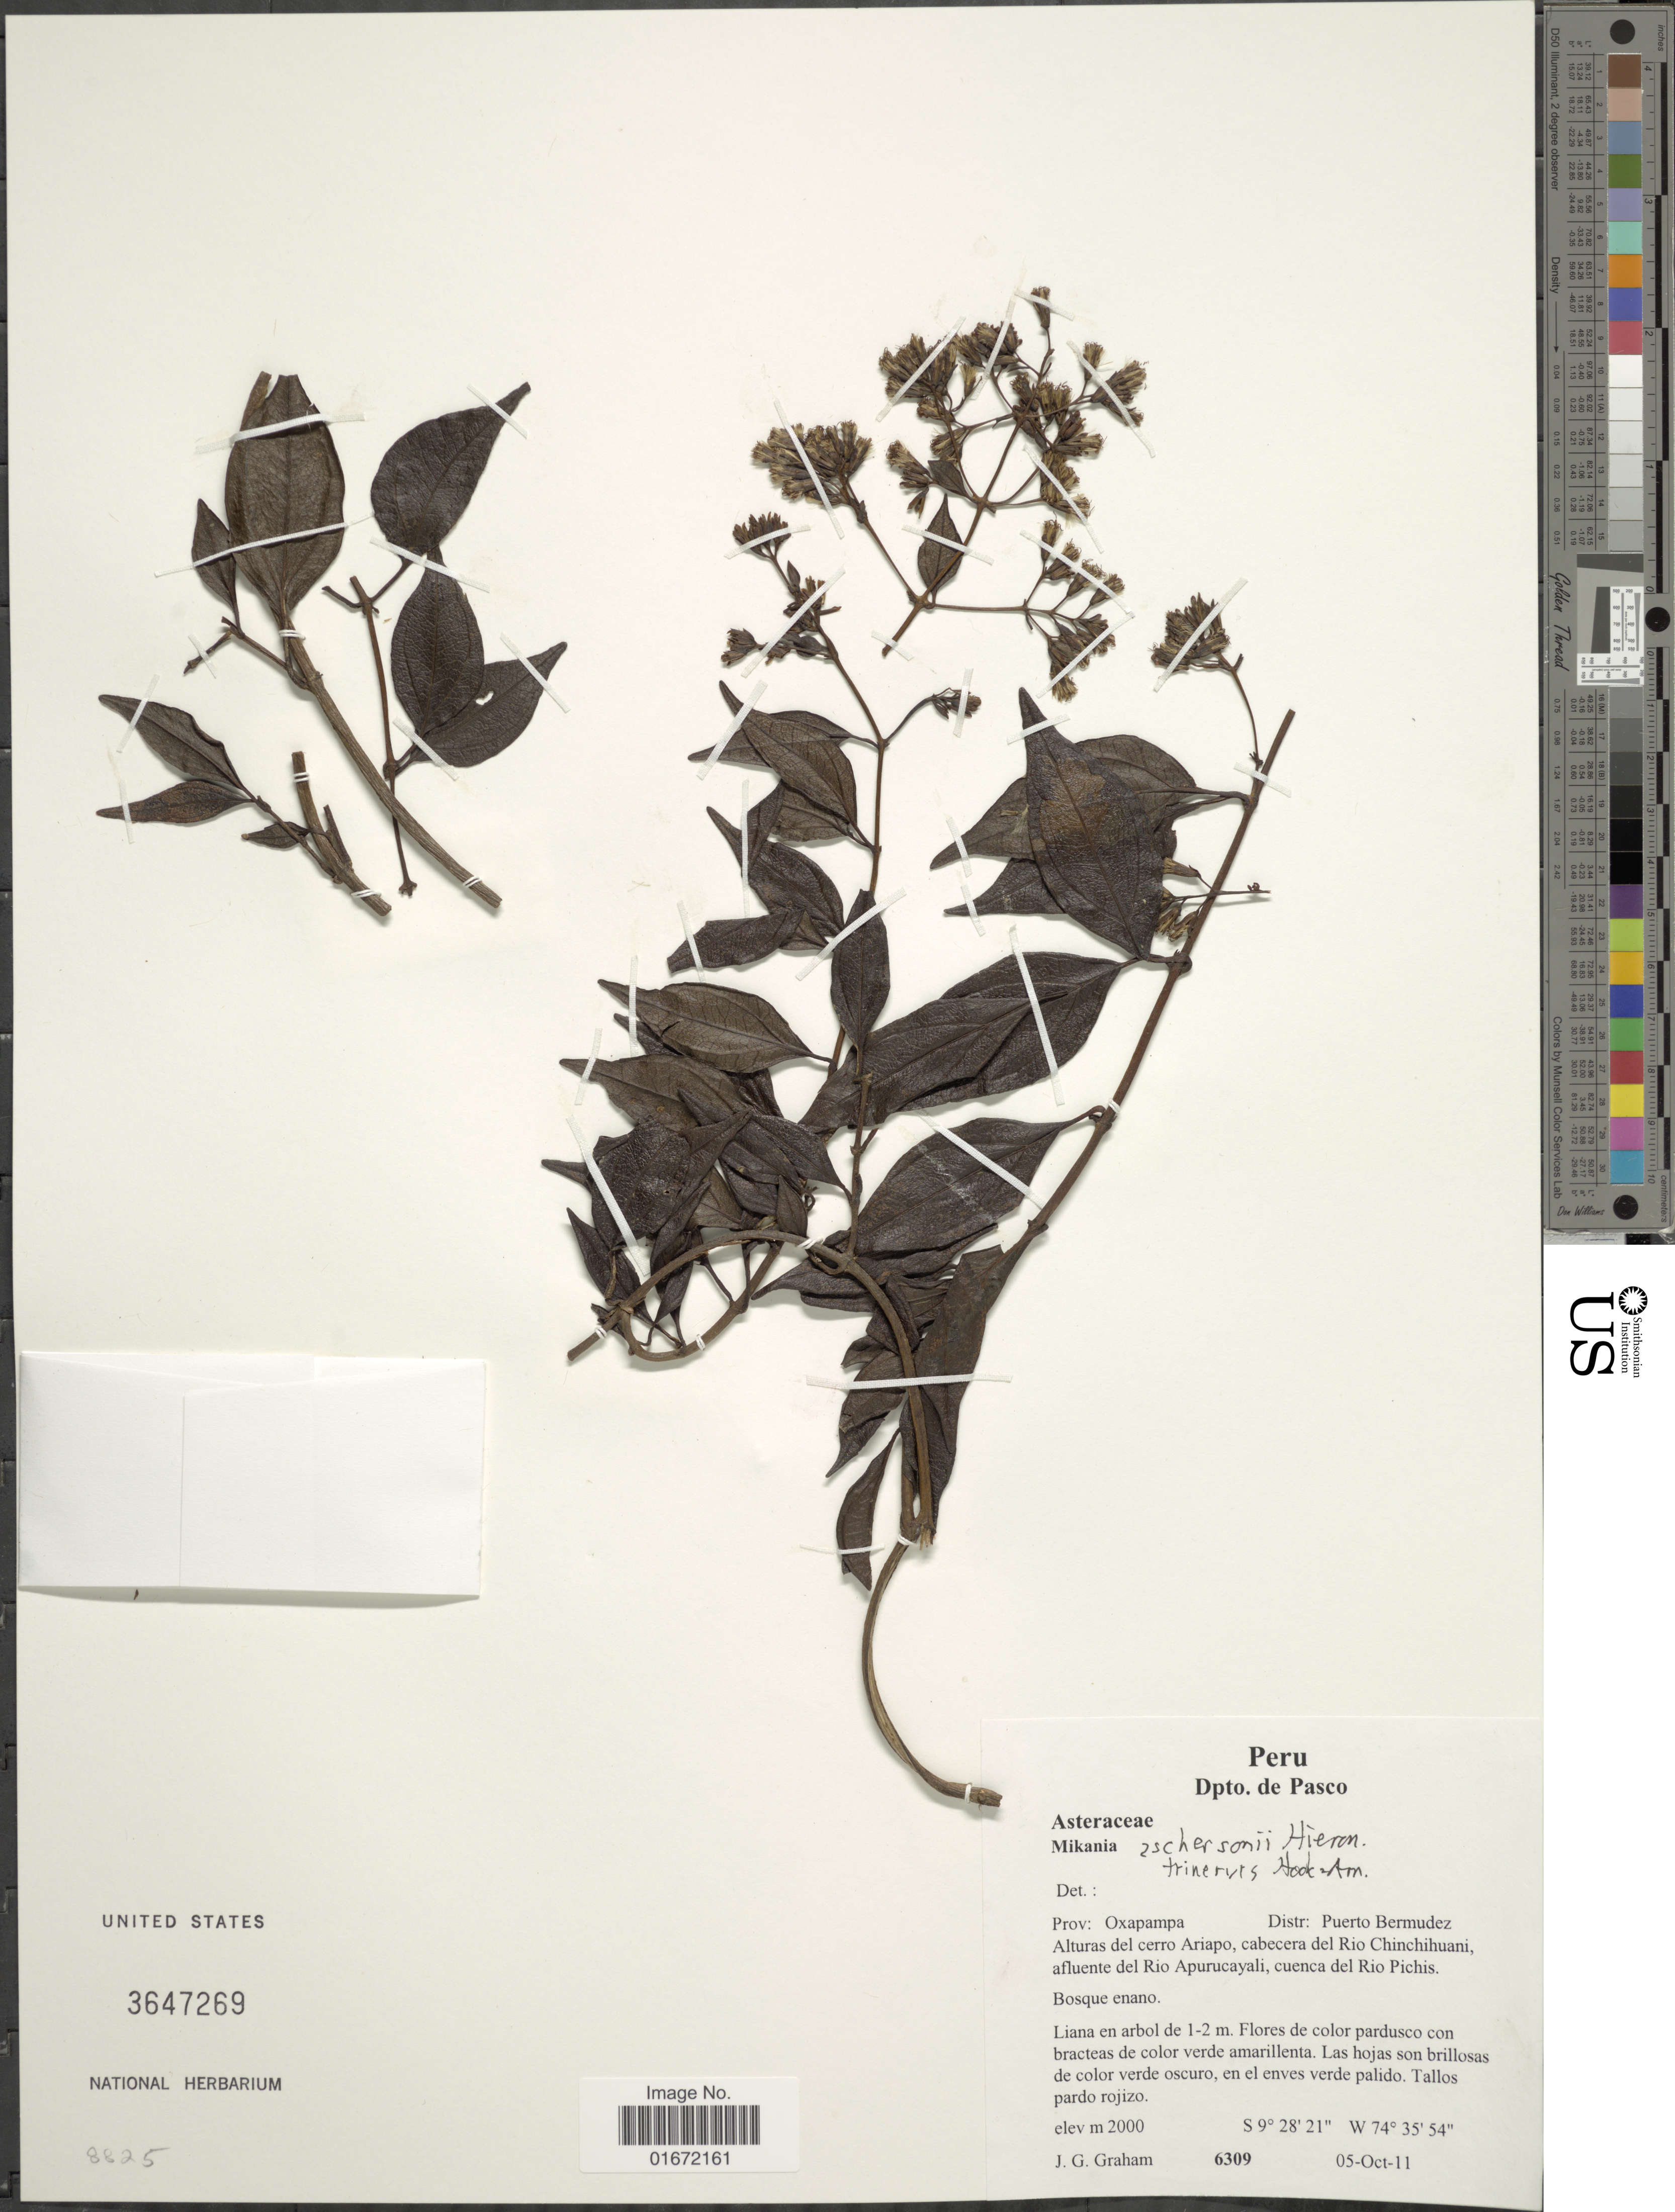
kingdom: Plantae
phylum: Tracheophyta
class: Magnoliopsida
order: Asterales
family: Asteraceae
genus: Mikania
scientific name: Mikania aschersonii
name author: Hieron.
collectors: J. Graham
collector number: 6309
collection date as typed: Transcribed d/m/y: 5/10/11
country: Peru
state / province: Pasco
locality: Dpto. de Pasco. Prov: Oxapampa. Distr: Puerto Bermudez. Alturas del cerro Ariapo, cabecera del Rio Chinchihuani, afluente del Rio Apurucayali, cuenca del Rio Pichis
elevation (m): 2000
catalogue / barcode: US 3647269